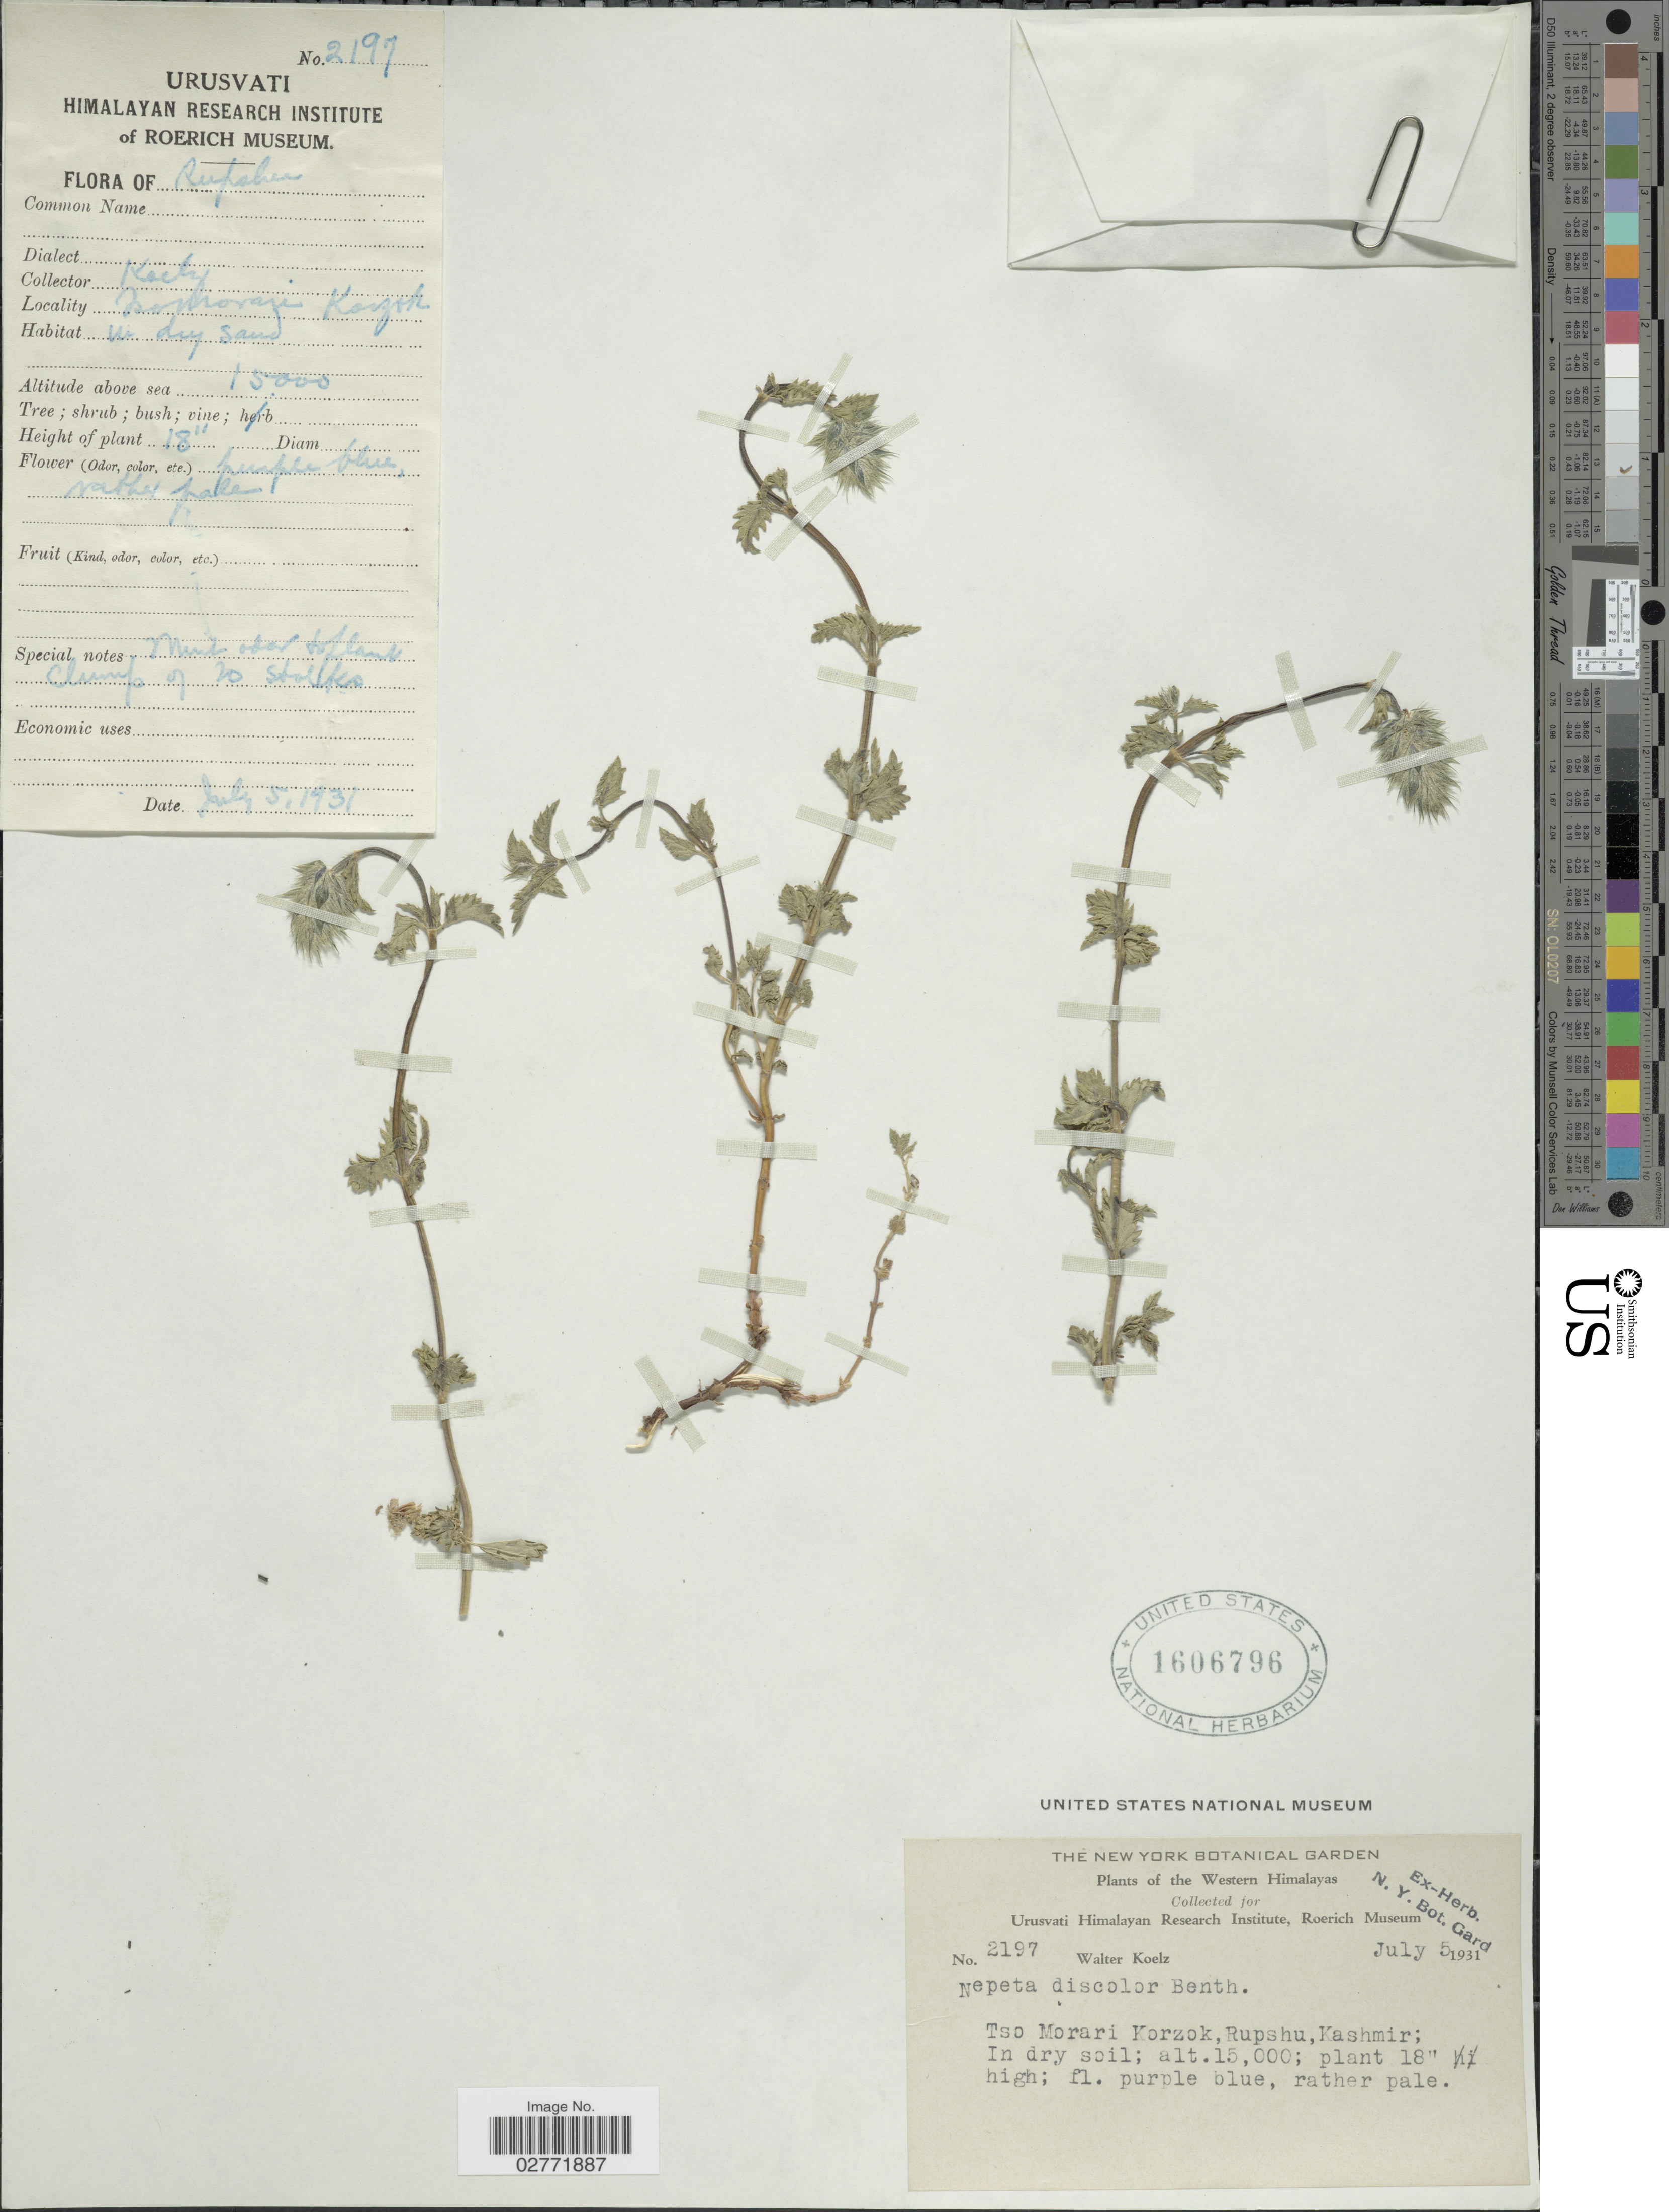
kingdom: Plantae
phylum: Tracheophyta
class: Magnoliopsida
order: Lamiales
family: Lamiaceae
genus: Nepeta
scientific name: Nepeta discolor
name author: Royle ex Benth.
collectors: W. N. Koelz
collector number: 2197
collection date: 1931-07-05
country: India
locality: Western Kashmir. Tso Morari Korzok, Rupshu, Kashmir.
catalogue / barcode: US 1606796